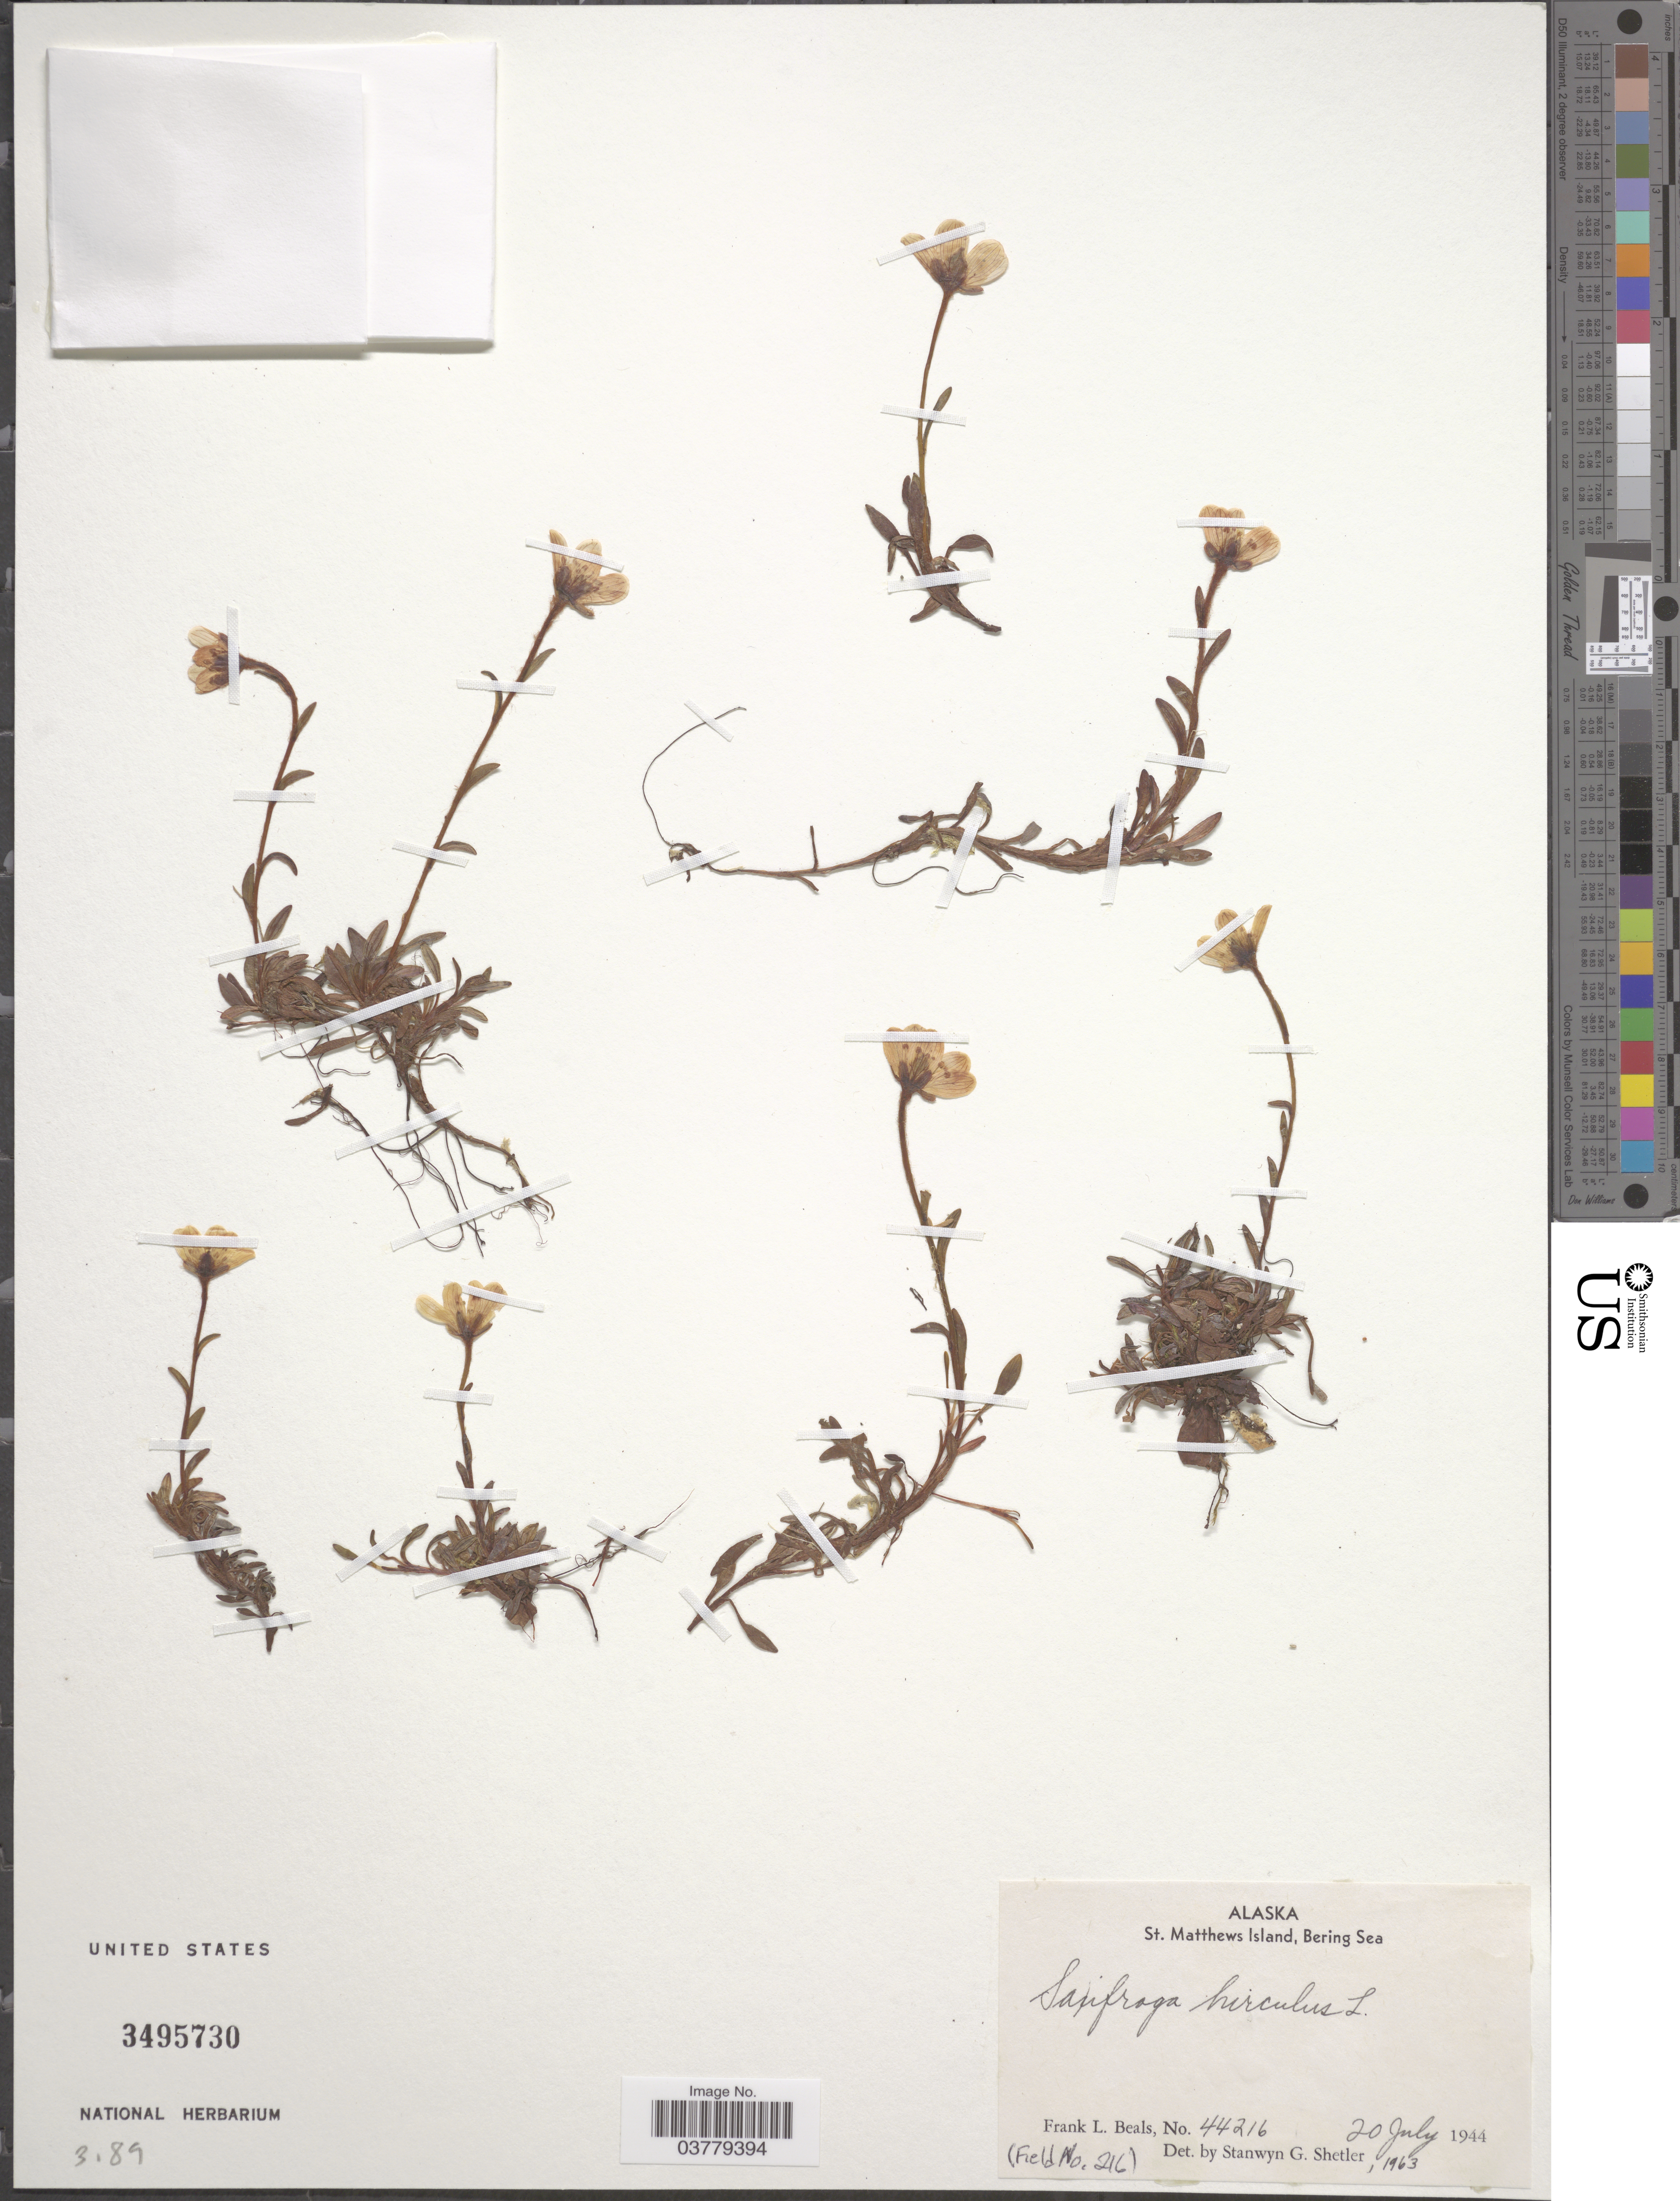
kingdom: Plantae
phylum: Tracheophyta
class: Magnoliopsida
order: Saxifragales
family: Saxifragaceae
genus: Saxifraga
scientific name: Saxifraga hirculus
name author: L.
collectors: F. Beals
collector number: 44216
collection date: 1944-07-20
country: United States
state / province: Alaska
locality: St. Matthews Island, Bering Sea.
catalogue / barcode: US 3495730